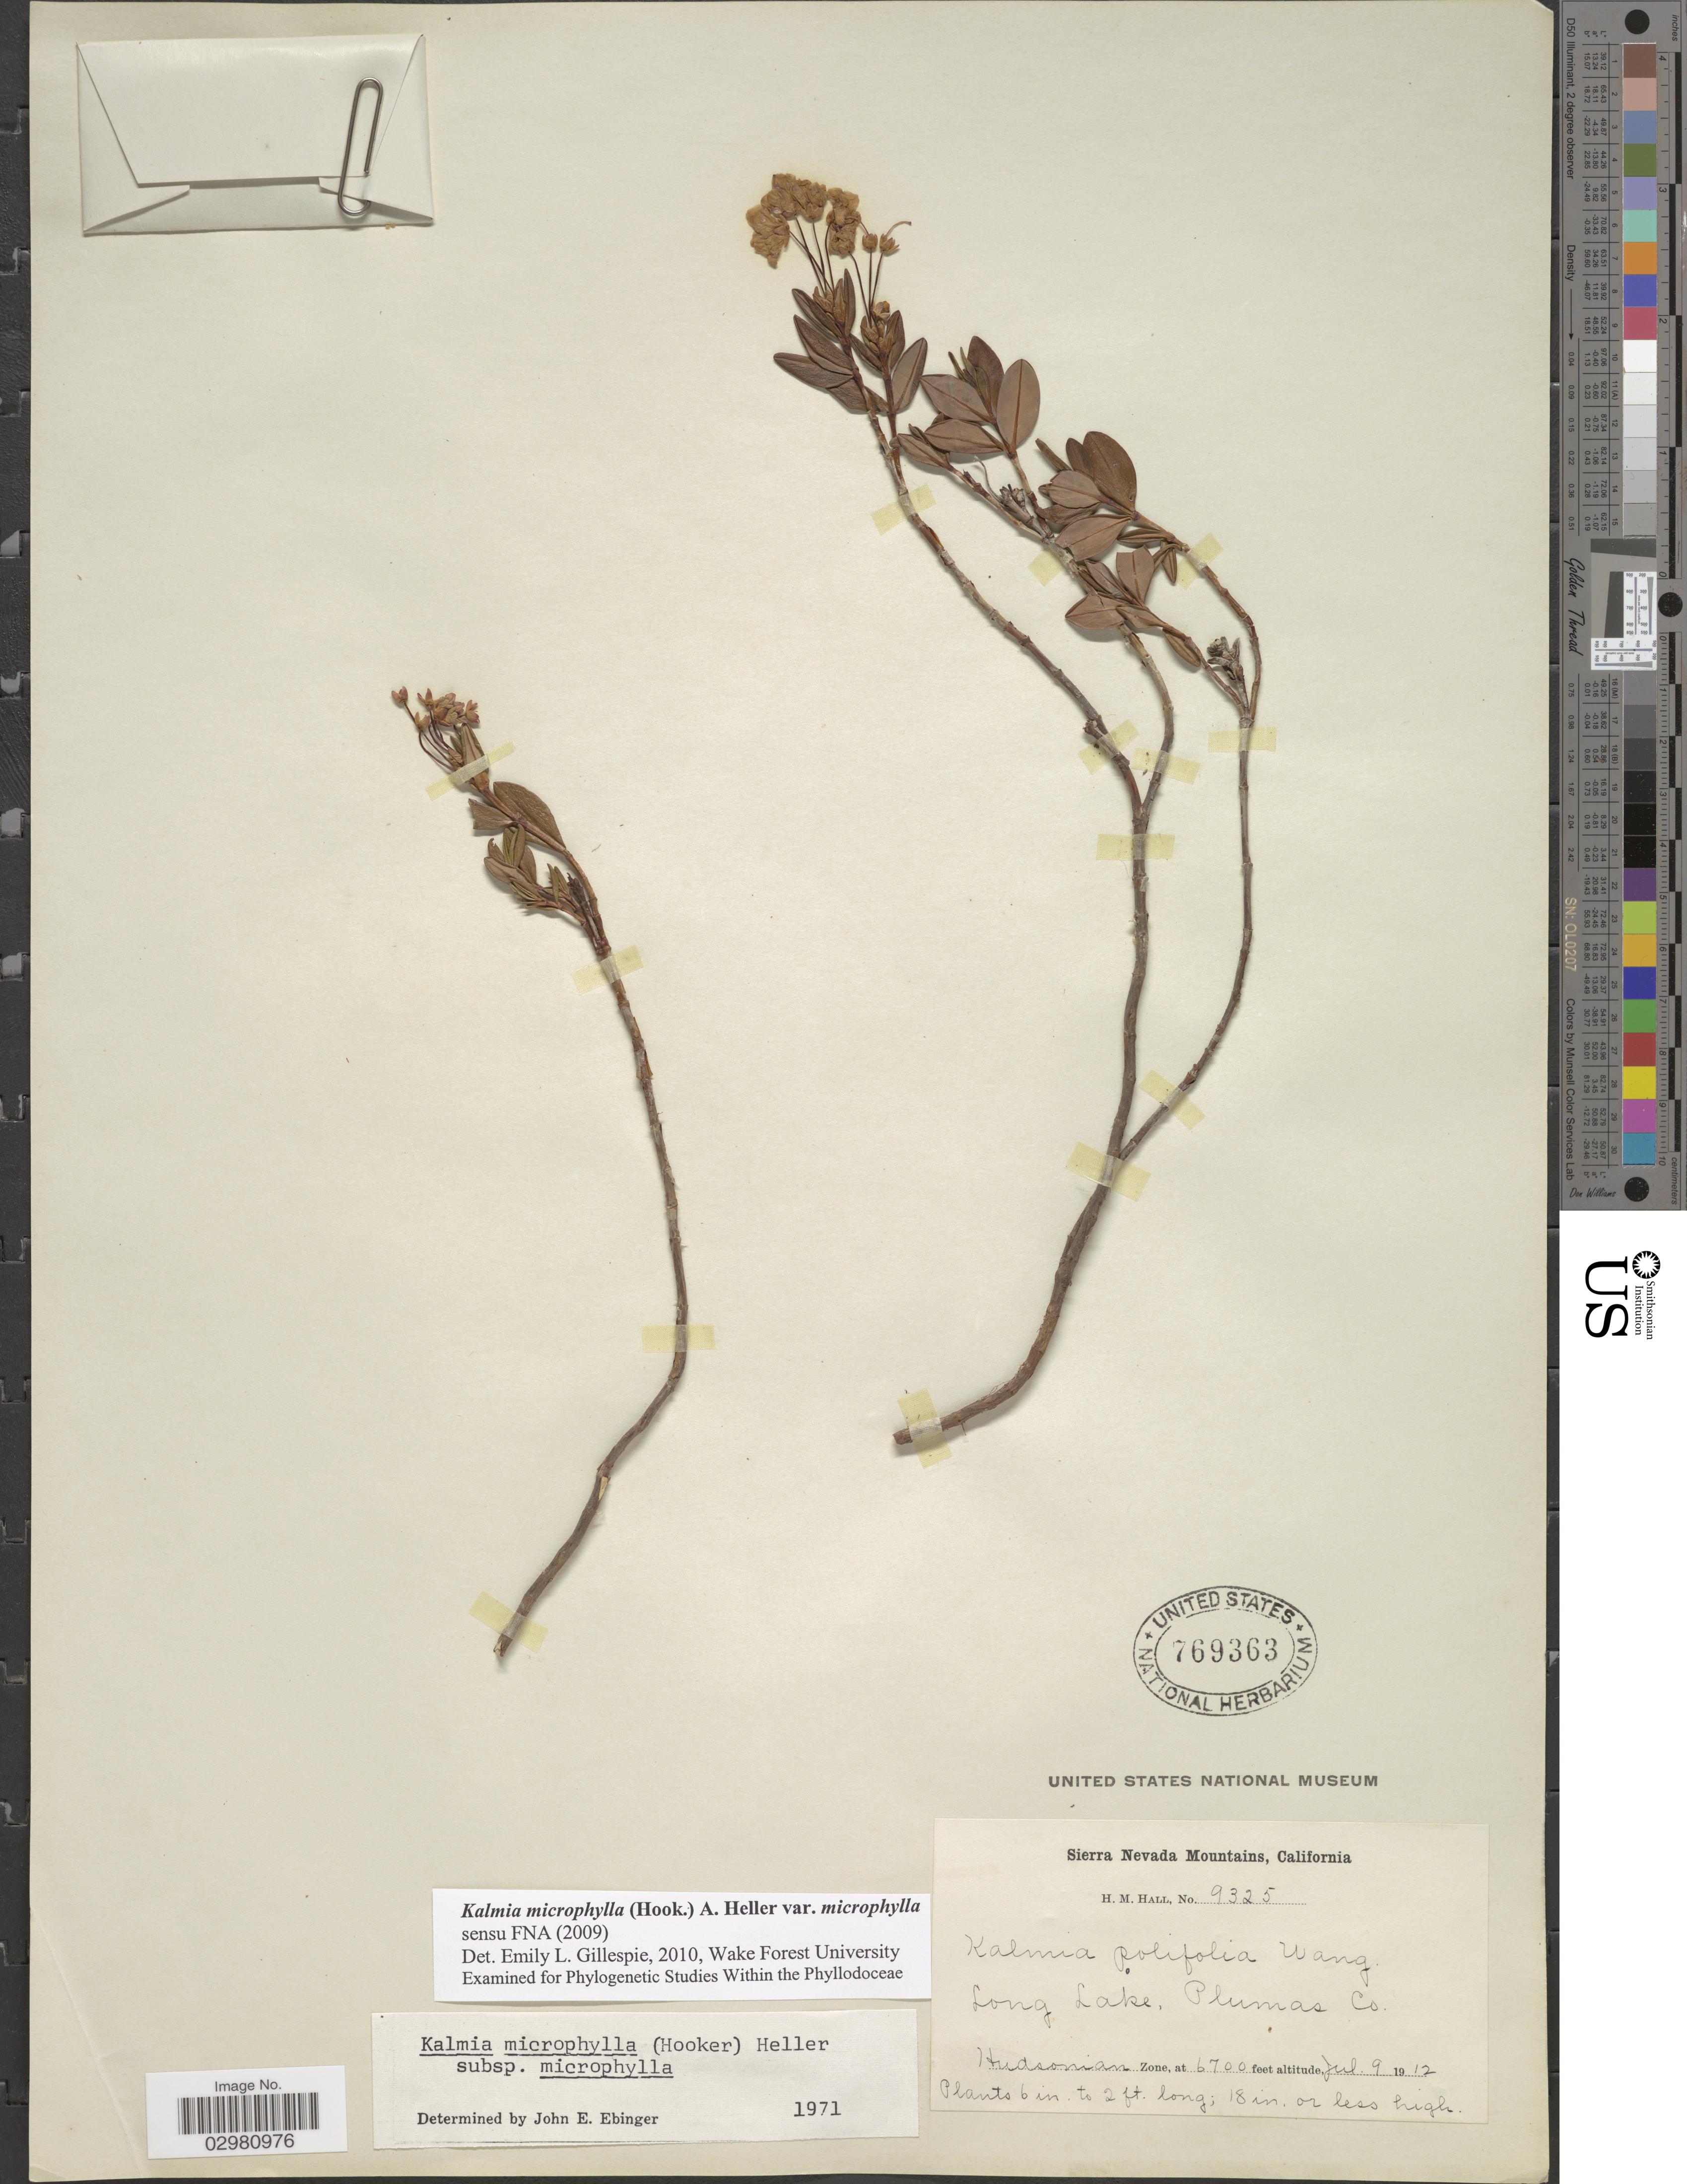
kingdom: Plantae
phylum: Tracheophyta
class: Magnoliopsida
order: Ericales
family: Ericaceae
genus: Kalmia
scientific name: Kalmia microphylla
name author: (Hook.) A. Heller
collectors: H. M. Hall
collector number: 9325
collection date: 1912-07-09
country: United States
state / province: California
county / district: Plumas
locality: Sierra Nevada Mountains. Long Lake, Plumas Co.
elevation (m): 2042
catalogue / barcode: US 769363